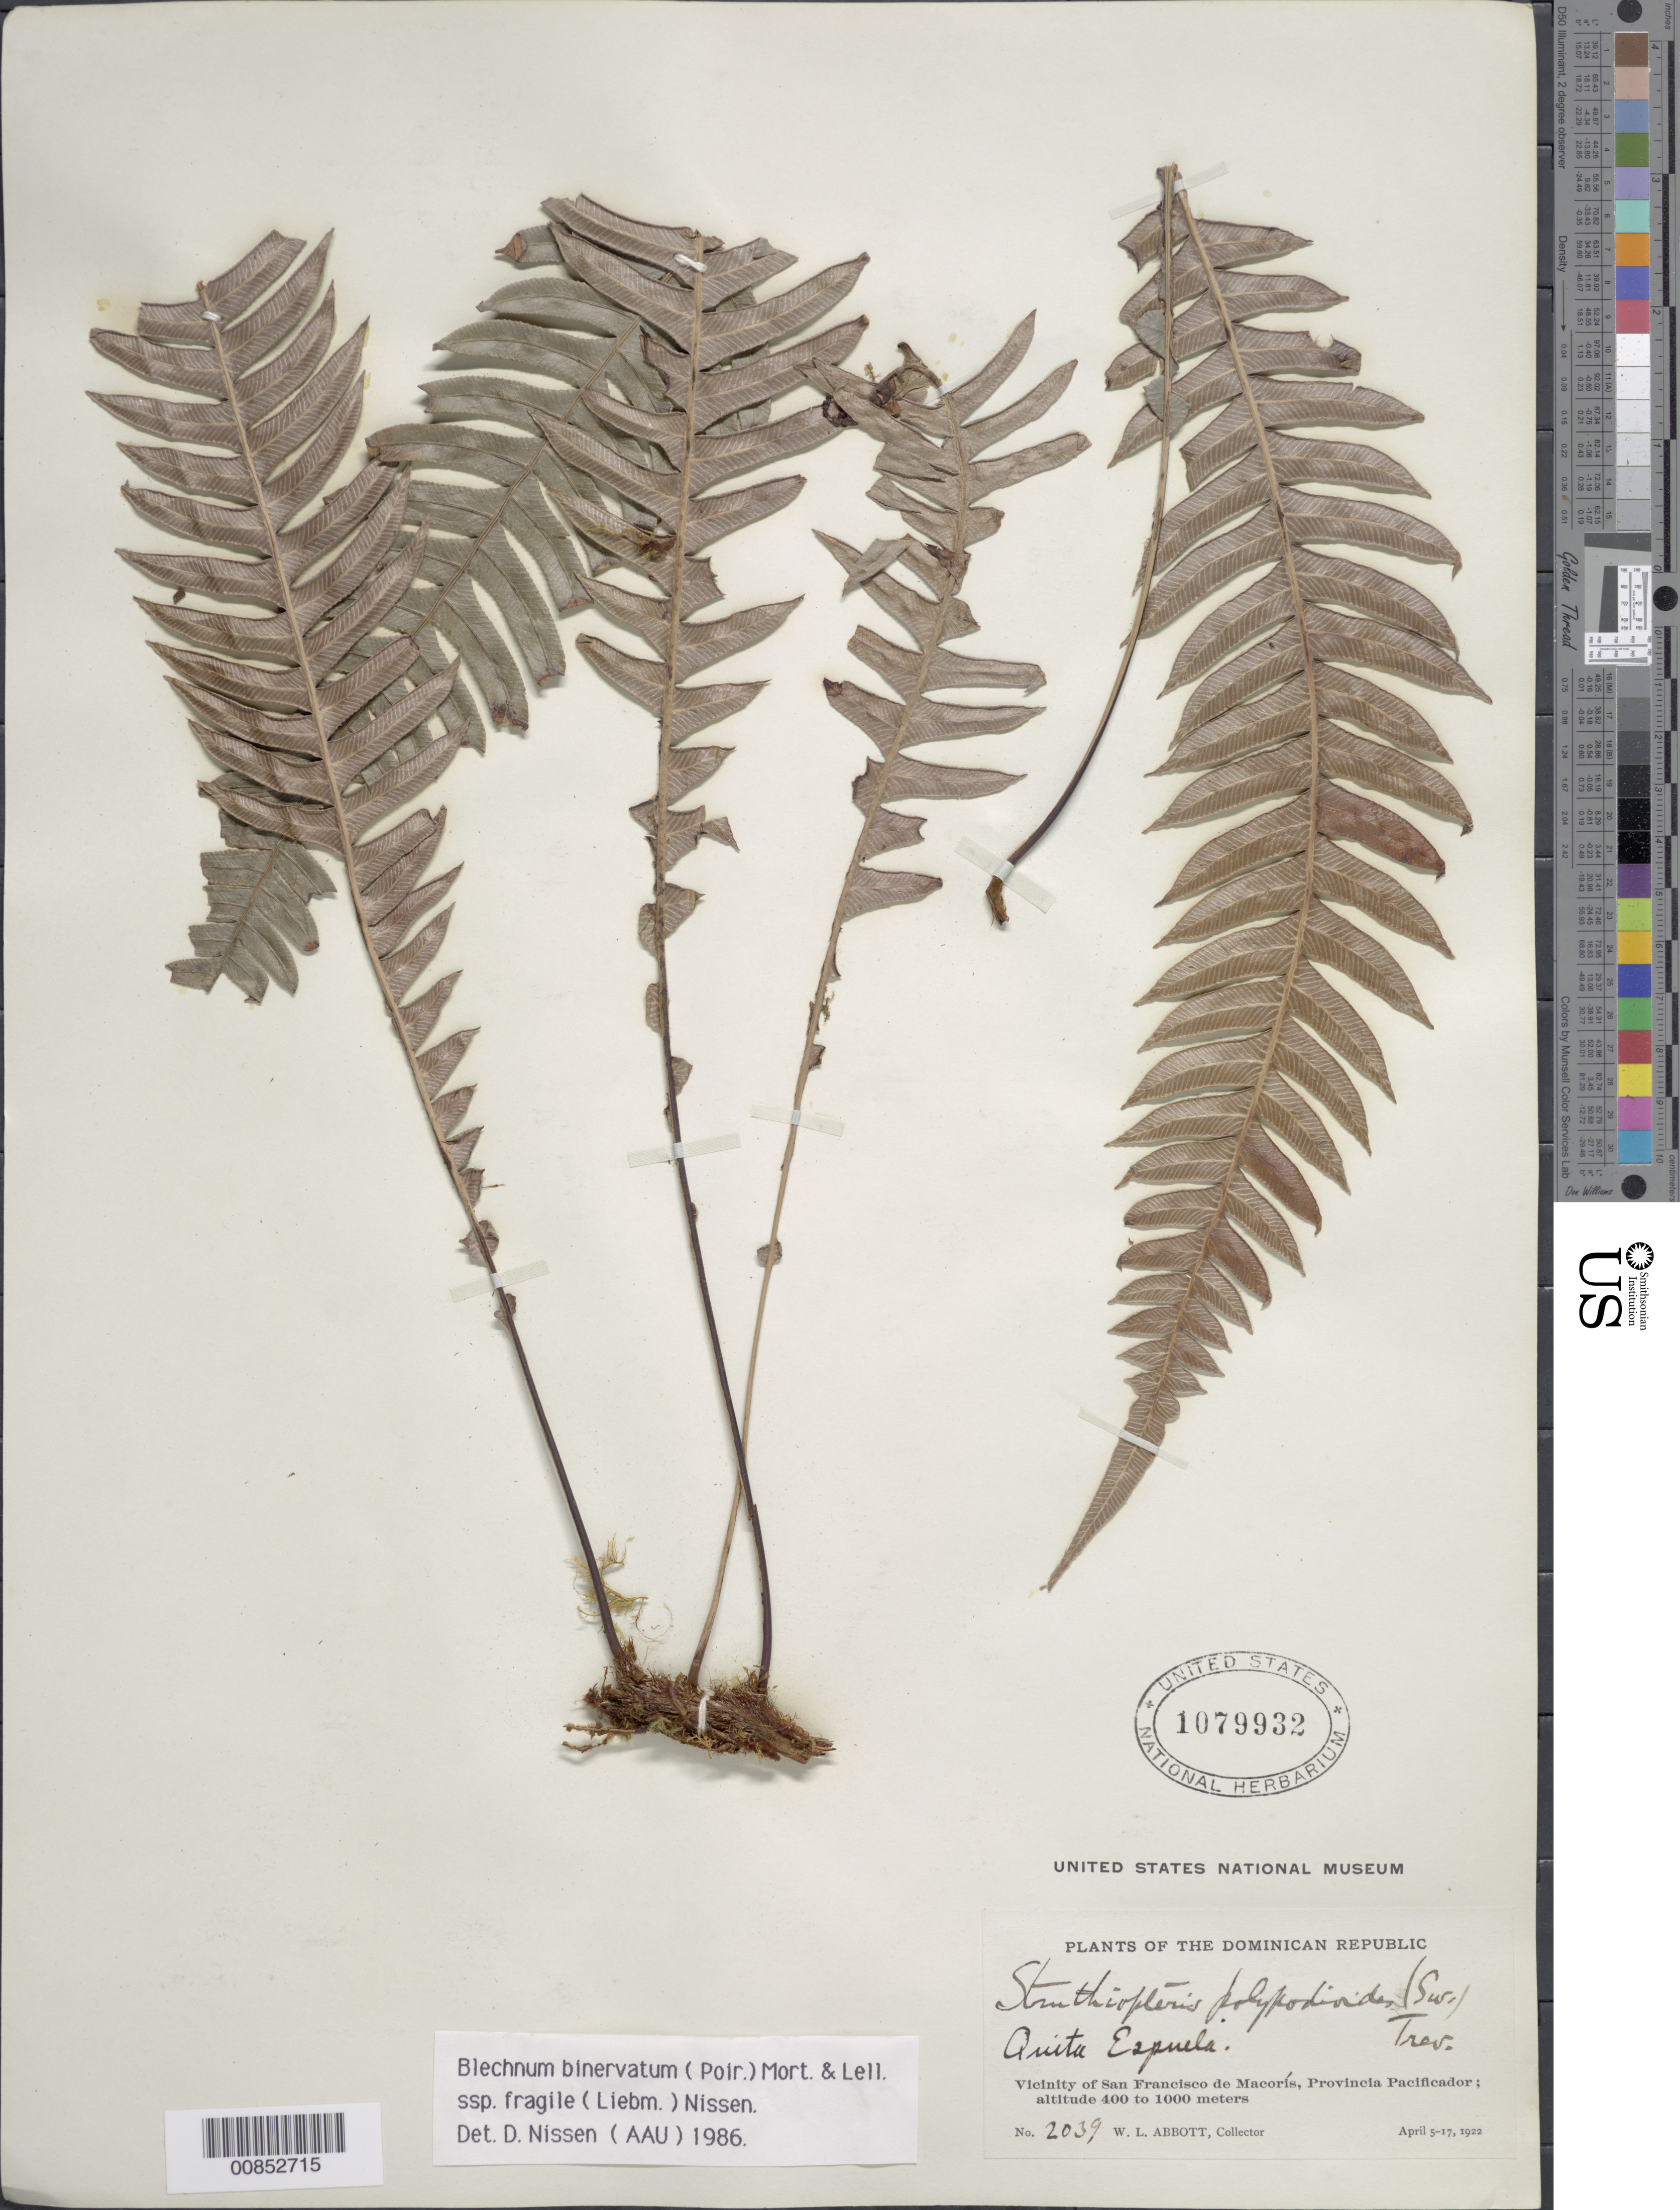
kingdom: Plantae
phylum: Tracheophyta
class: Polypodiopsida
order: Polypodiales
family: Blechnaceae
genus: Blechnum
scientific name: Blechnum fragile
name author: (Liebm.) C.V. Morton & Lellinger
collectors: W. L. Abbott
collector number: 2039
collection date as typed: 05 Apr 1922 to 17 Apr 1922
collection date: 1922-04-05/1922-04-17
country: Dominican Republic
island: Hispaniola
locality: Prov. Pacificador, vicinity San Francisco de Macorís, Quita Espuela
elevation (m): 400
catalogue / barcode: US 1079932